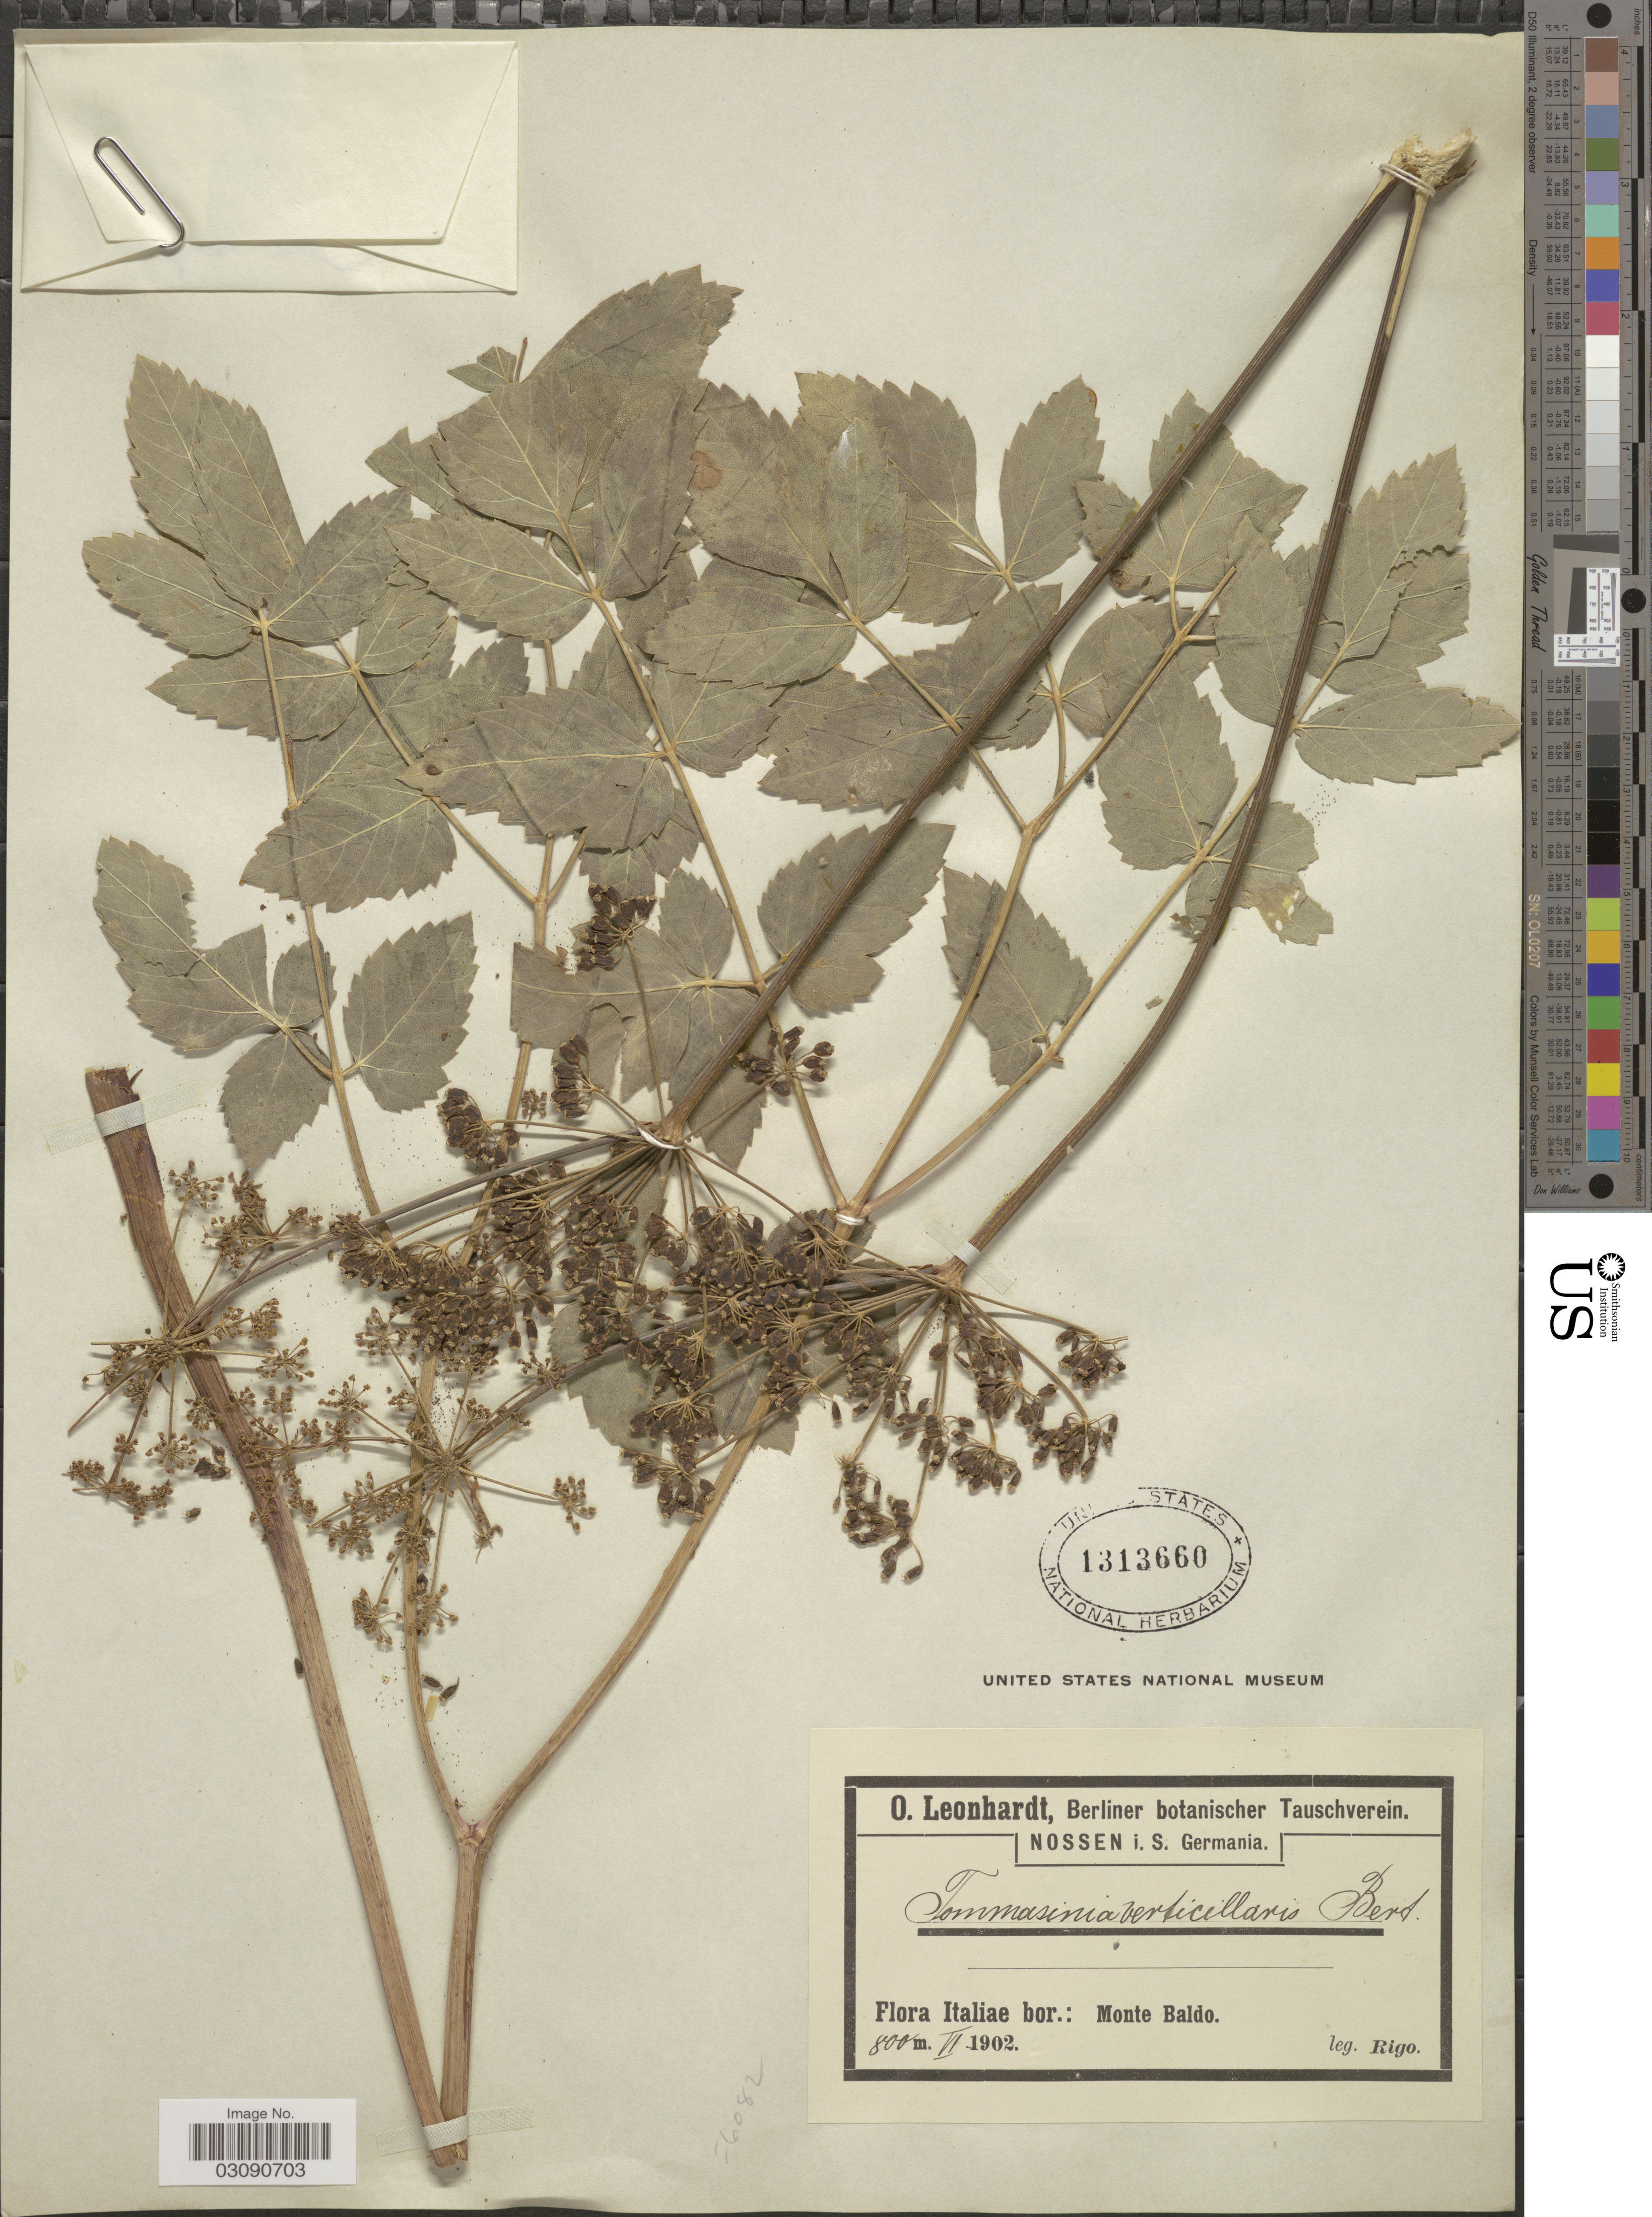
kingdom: Plantae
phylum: Tracheophyta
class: Magnoliopsida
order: Apiales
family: Apiaceae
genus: Angelica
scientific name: Angelica verticillaris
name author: L.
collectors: -- Rigo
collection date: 1902-06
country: Italy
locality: Italiae bor.: Monte Baldo.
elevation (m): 800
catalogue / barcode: US 1313660